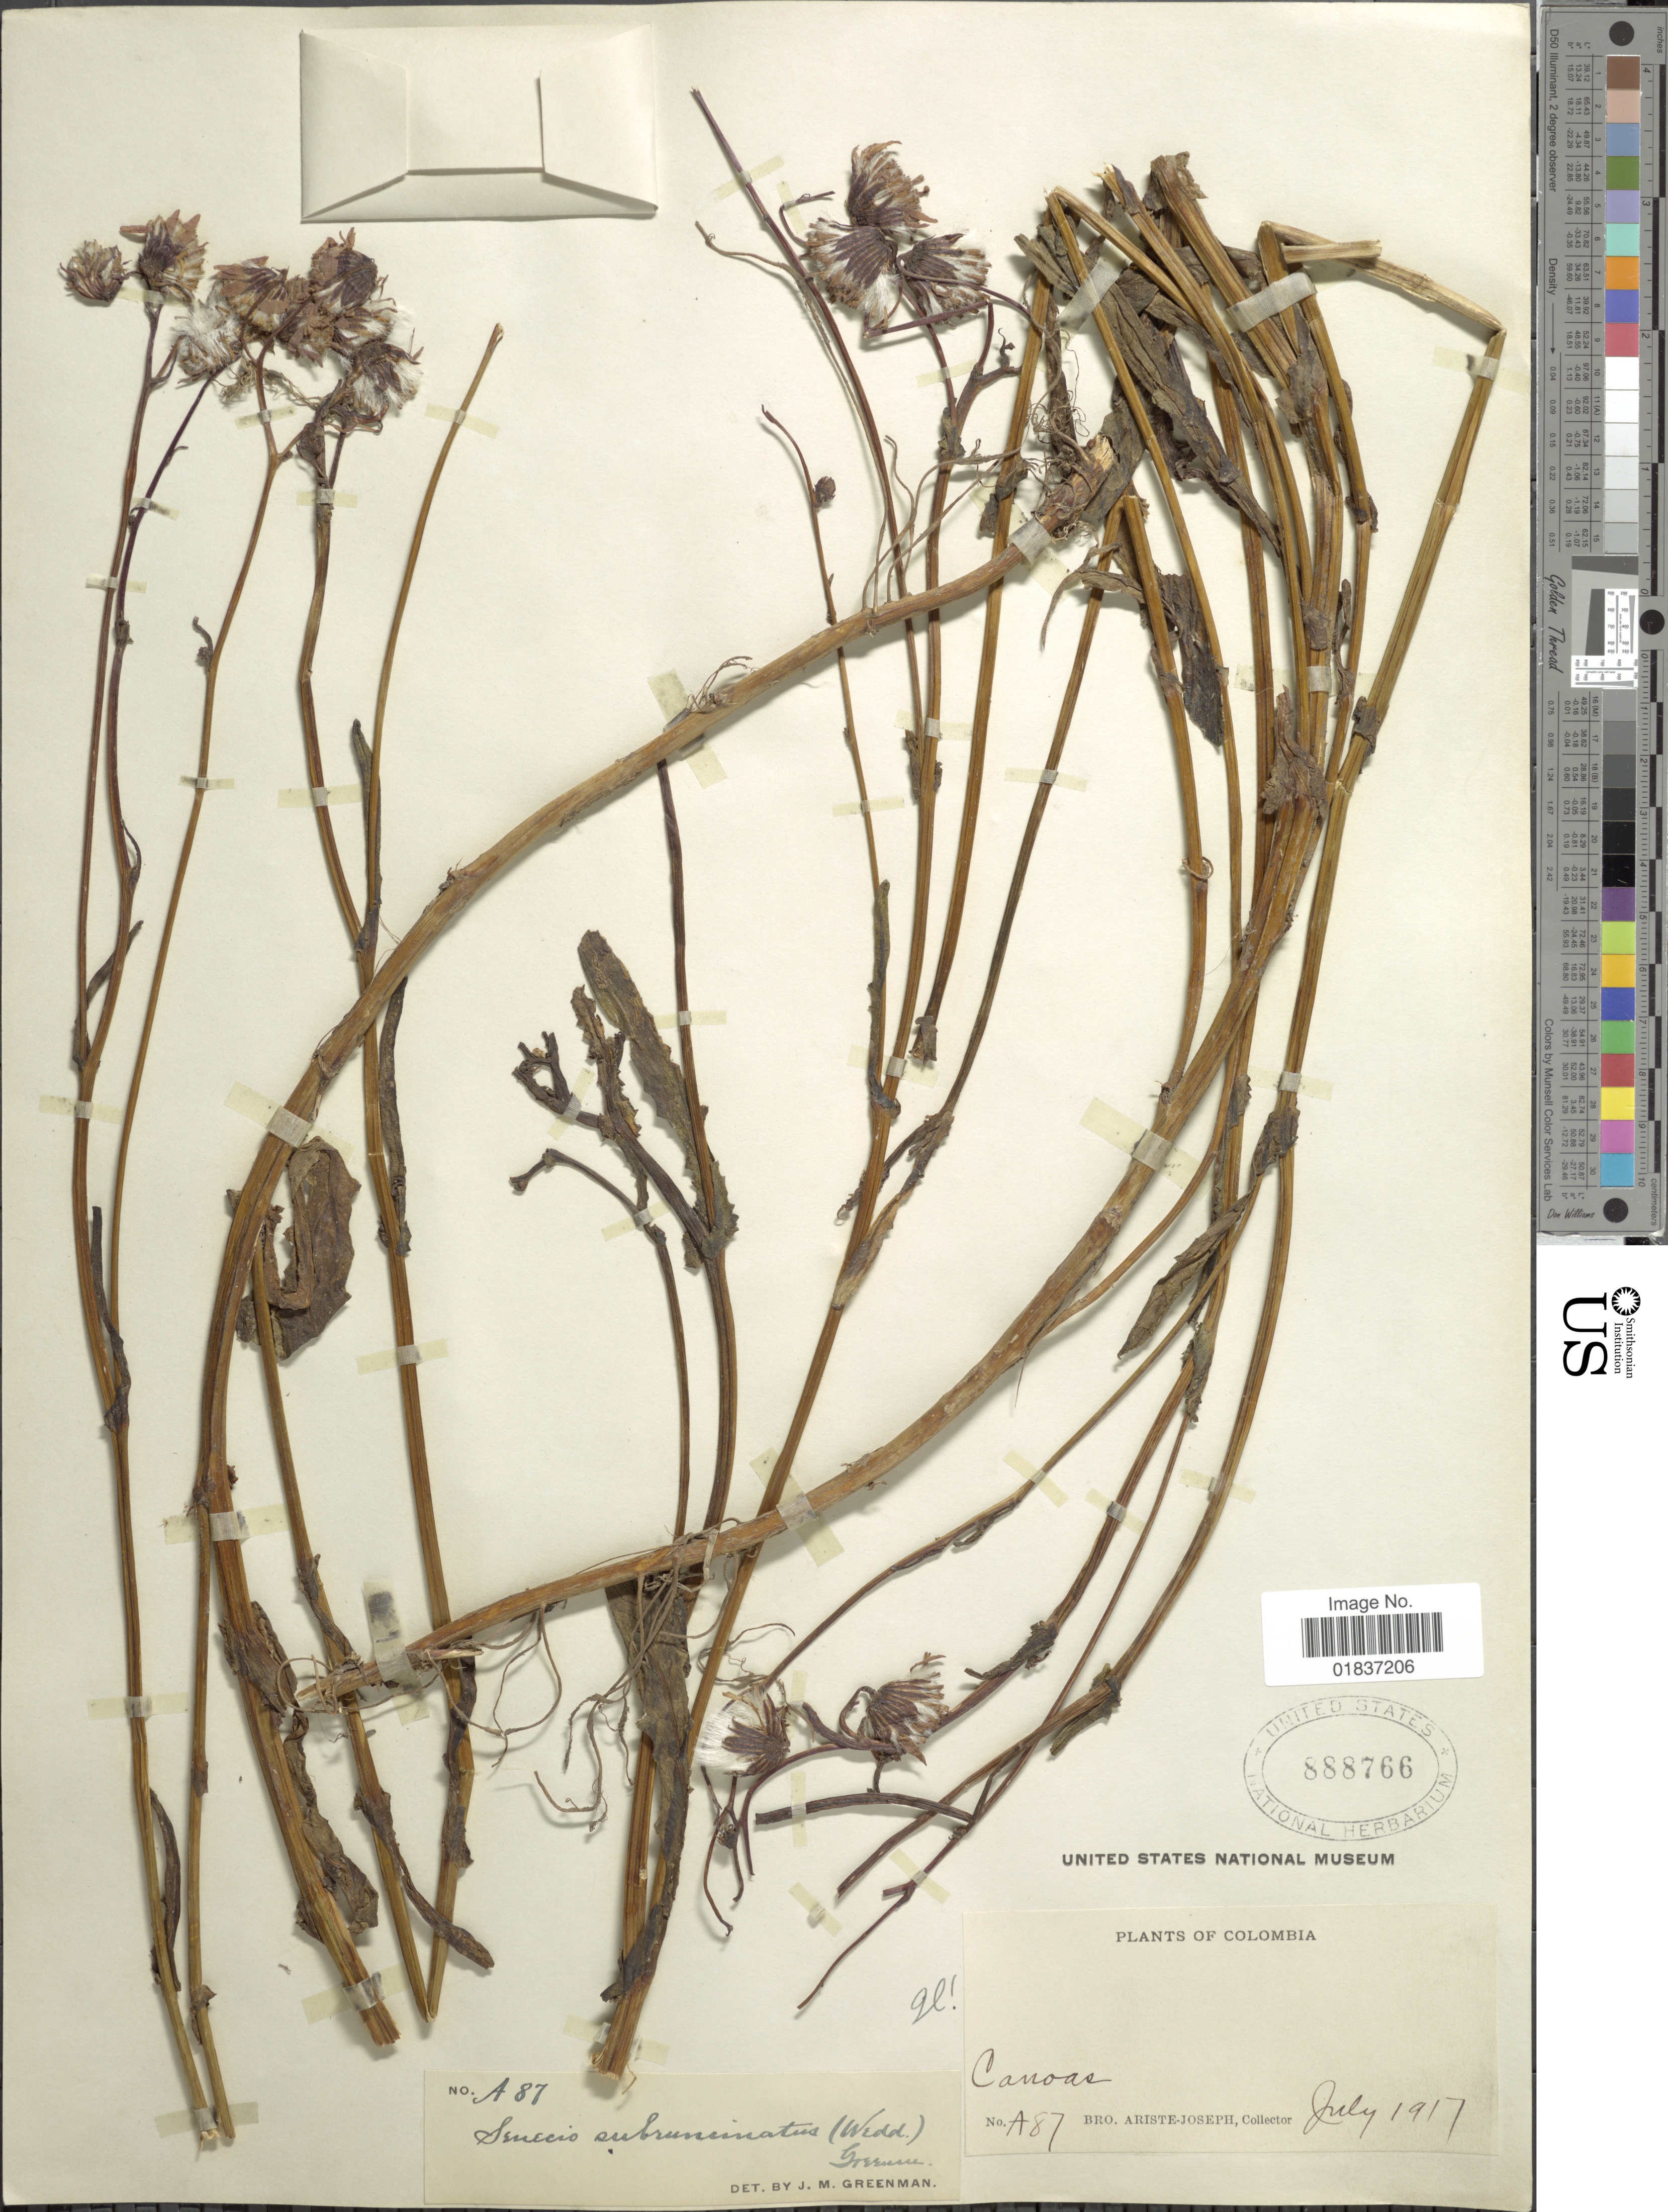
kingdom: Plantae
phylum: Tracheophyta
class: Magnoliopsida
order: Asterales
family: Asteraceae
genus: Senecio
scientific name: Senecio subruncinatus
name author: Greenm.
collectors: Bro. Ariste-Joseph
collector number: A87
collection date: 1917-07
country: Colombia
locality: Canoas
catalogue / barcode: US 888766